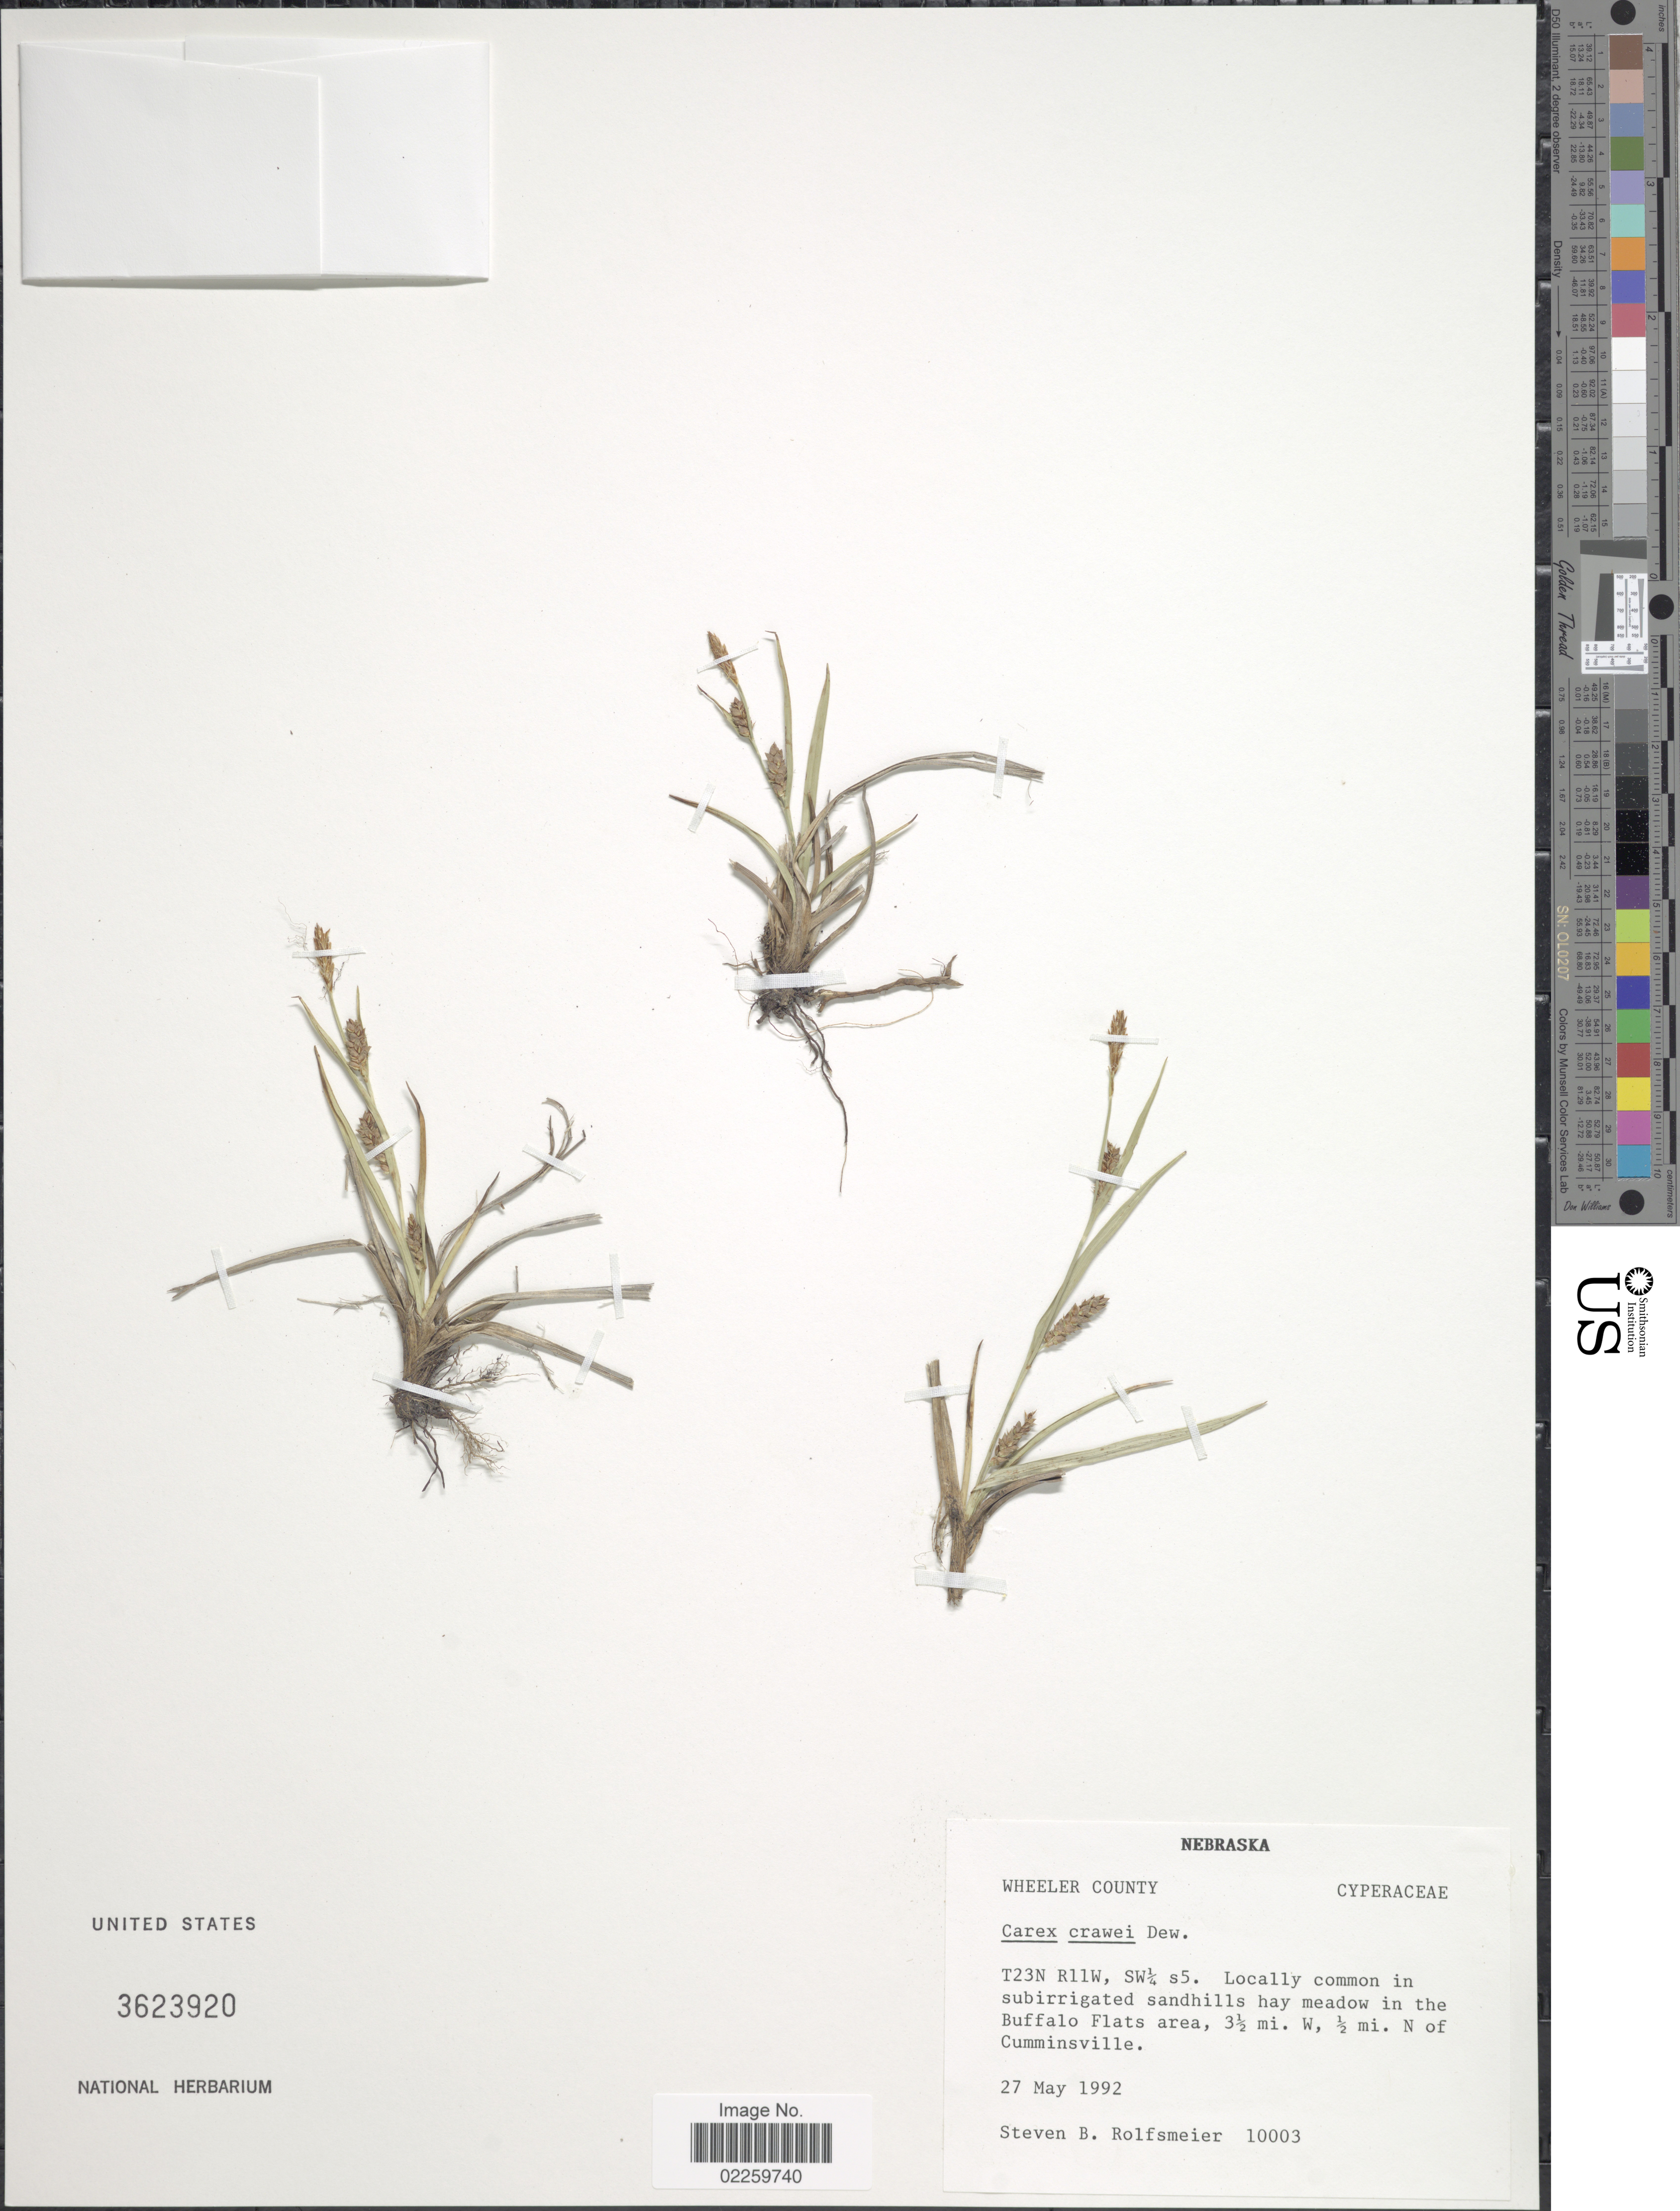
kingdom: Plantae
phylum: Tracheophyta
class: Liliopsida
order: Poales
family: Cyperaceae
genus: Carex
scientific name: Carex crawei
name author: Dewey ex Torr.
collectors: S. Rolfsmeier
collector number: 10003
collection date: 1992-05-27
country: United States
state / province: Nebraska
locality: Wheeler County, T23N R11W, SW1/4 s5, locally common in subirrigated sandhills hay meadow in the Buffalo Flats area, 3 1/2 mi. W, 1/2 mi. N of Cumminsville.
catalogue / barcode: US 3623920